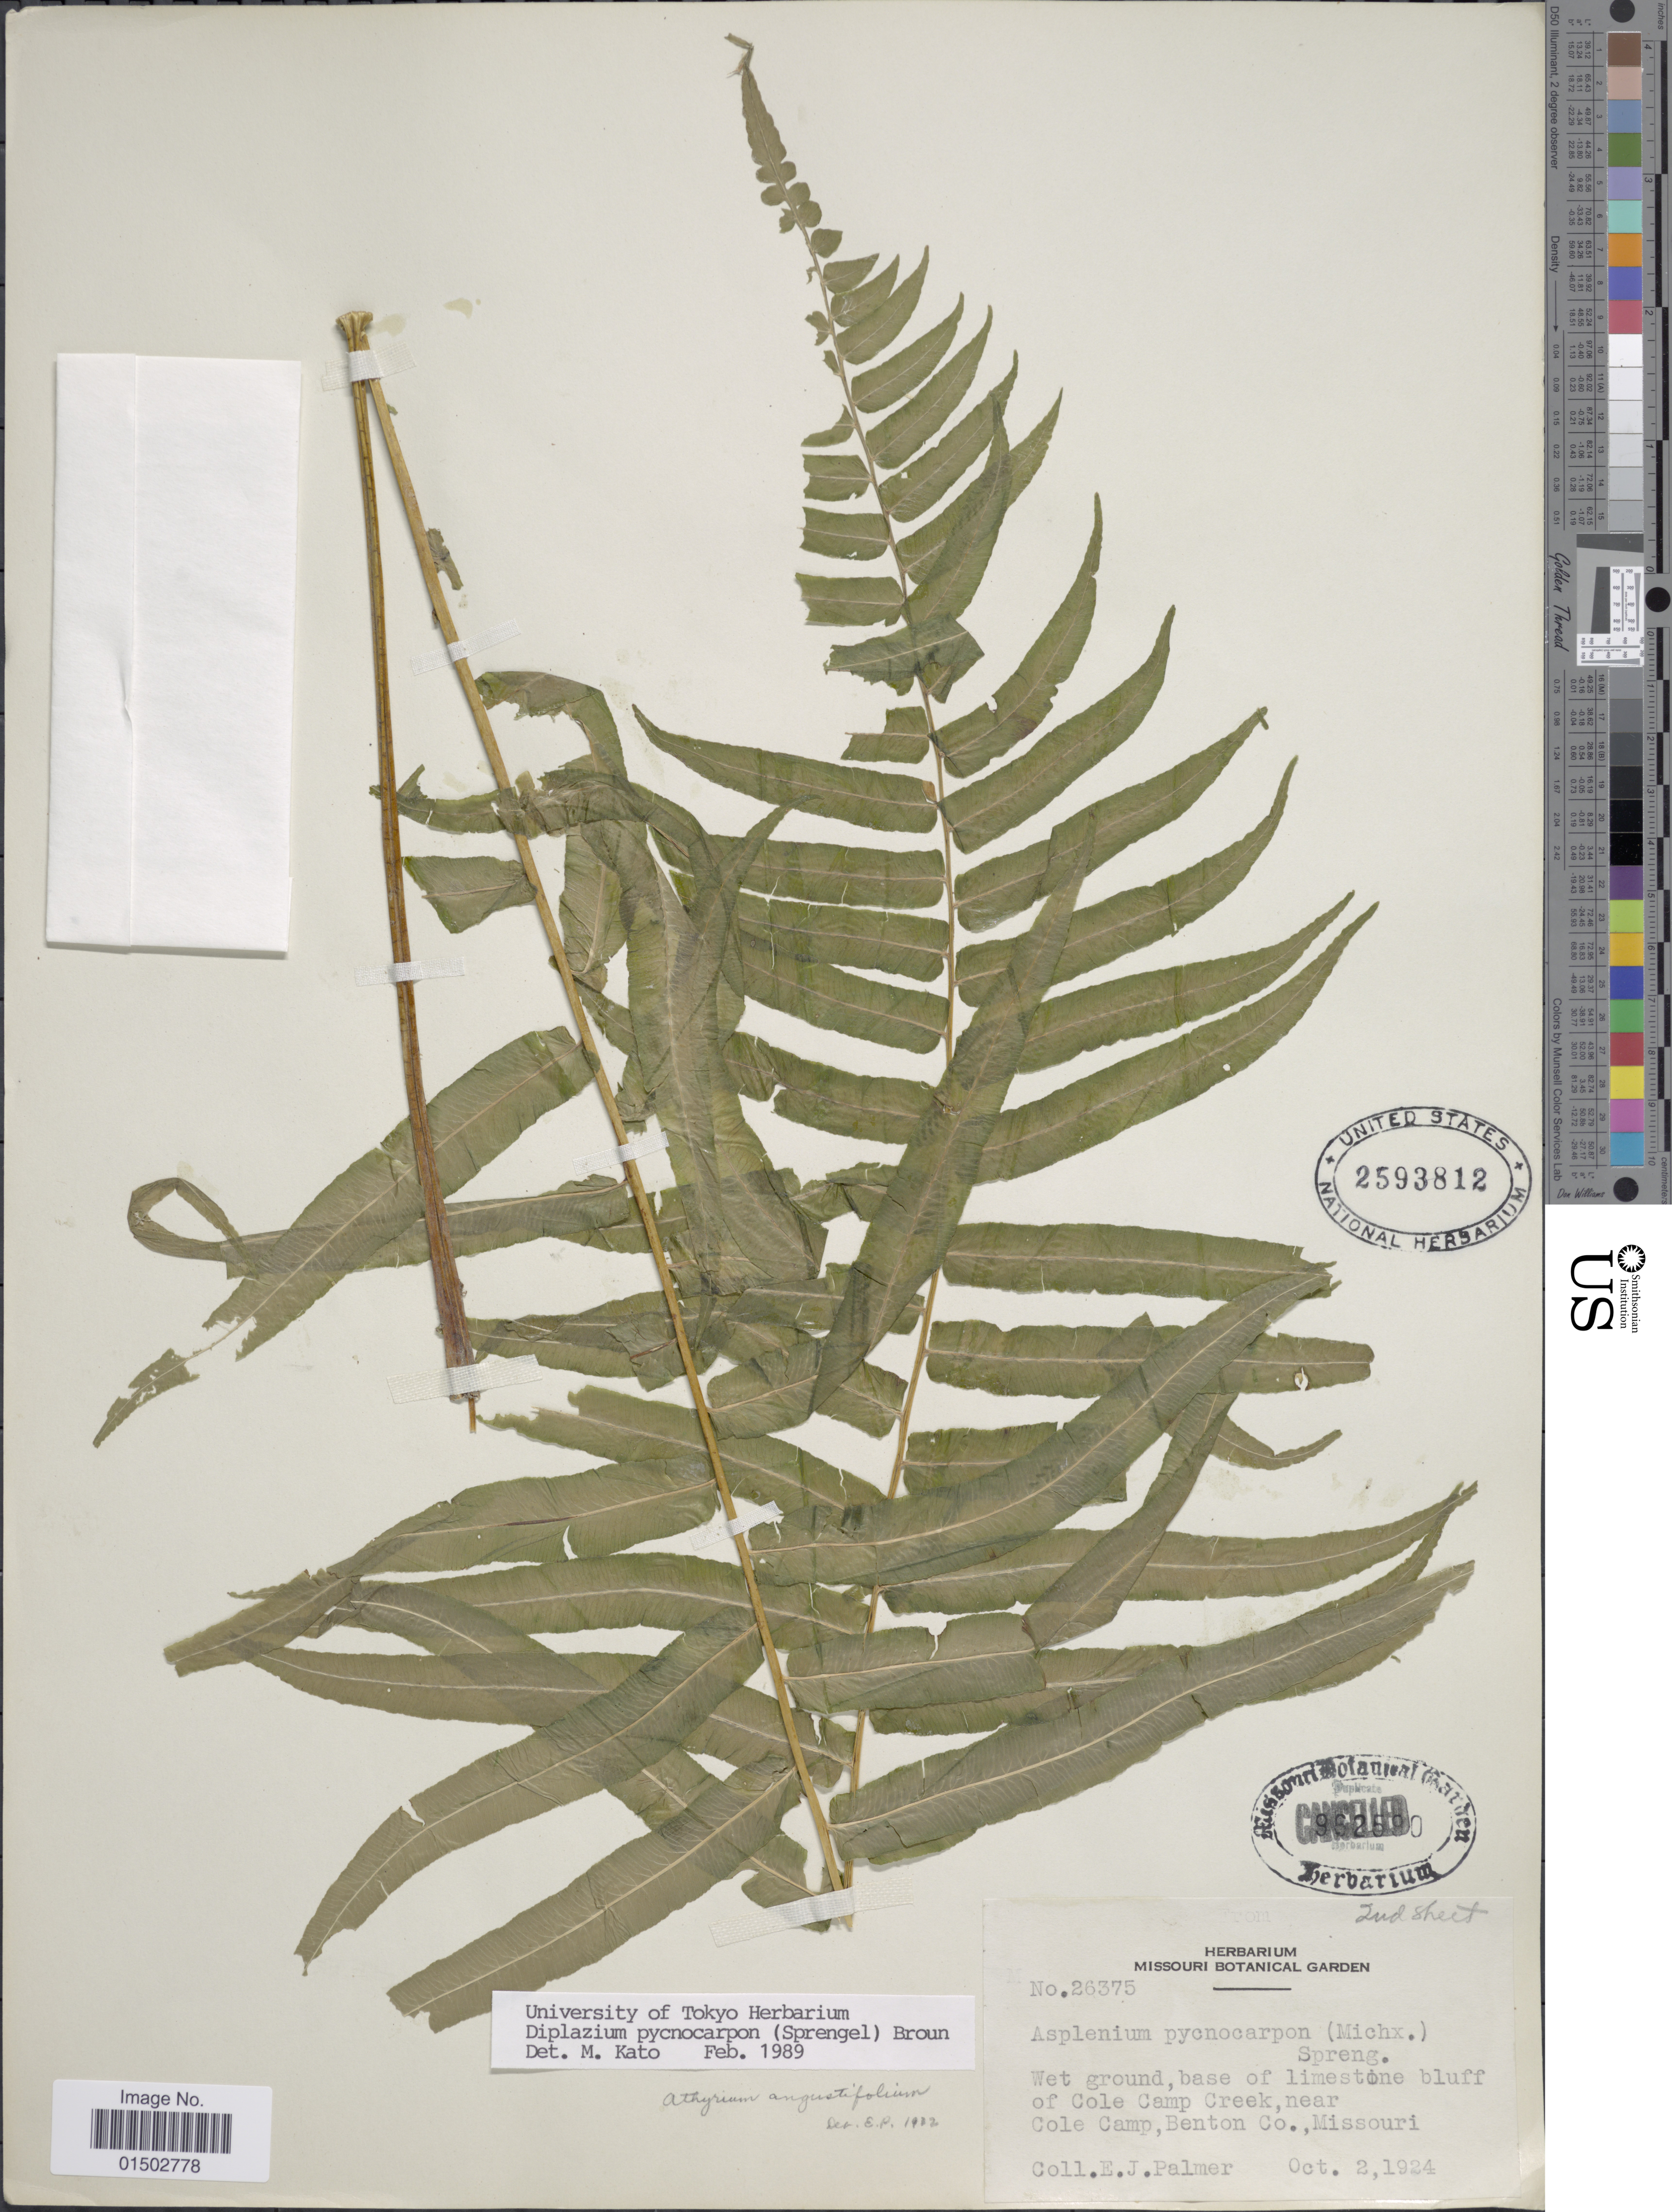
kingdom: Plantae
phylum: Tracheophyta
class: Polypodiopsida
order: Polypodiales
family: Diplaziopsidaceae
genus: Homalosorus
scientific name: Homalosorus pycnocarpos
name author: (Spreng.) Pic. Serm.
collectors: E. J. Palmer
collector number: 26375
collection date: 1924-10-02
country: United States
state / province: Missouri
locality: Base of limestone bluff of Cole Camp Creek, near Cole Camp, Benton Co.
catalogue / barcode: US 2593812